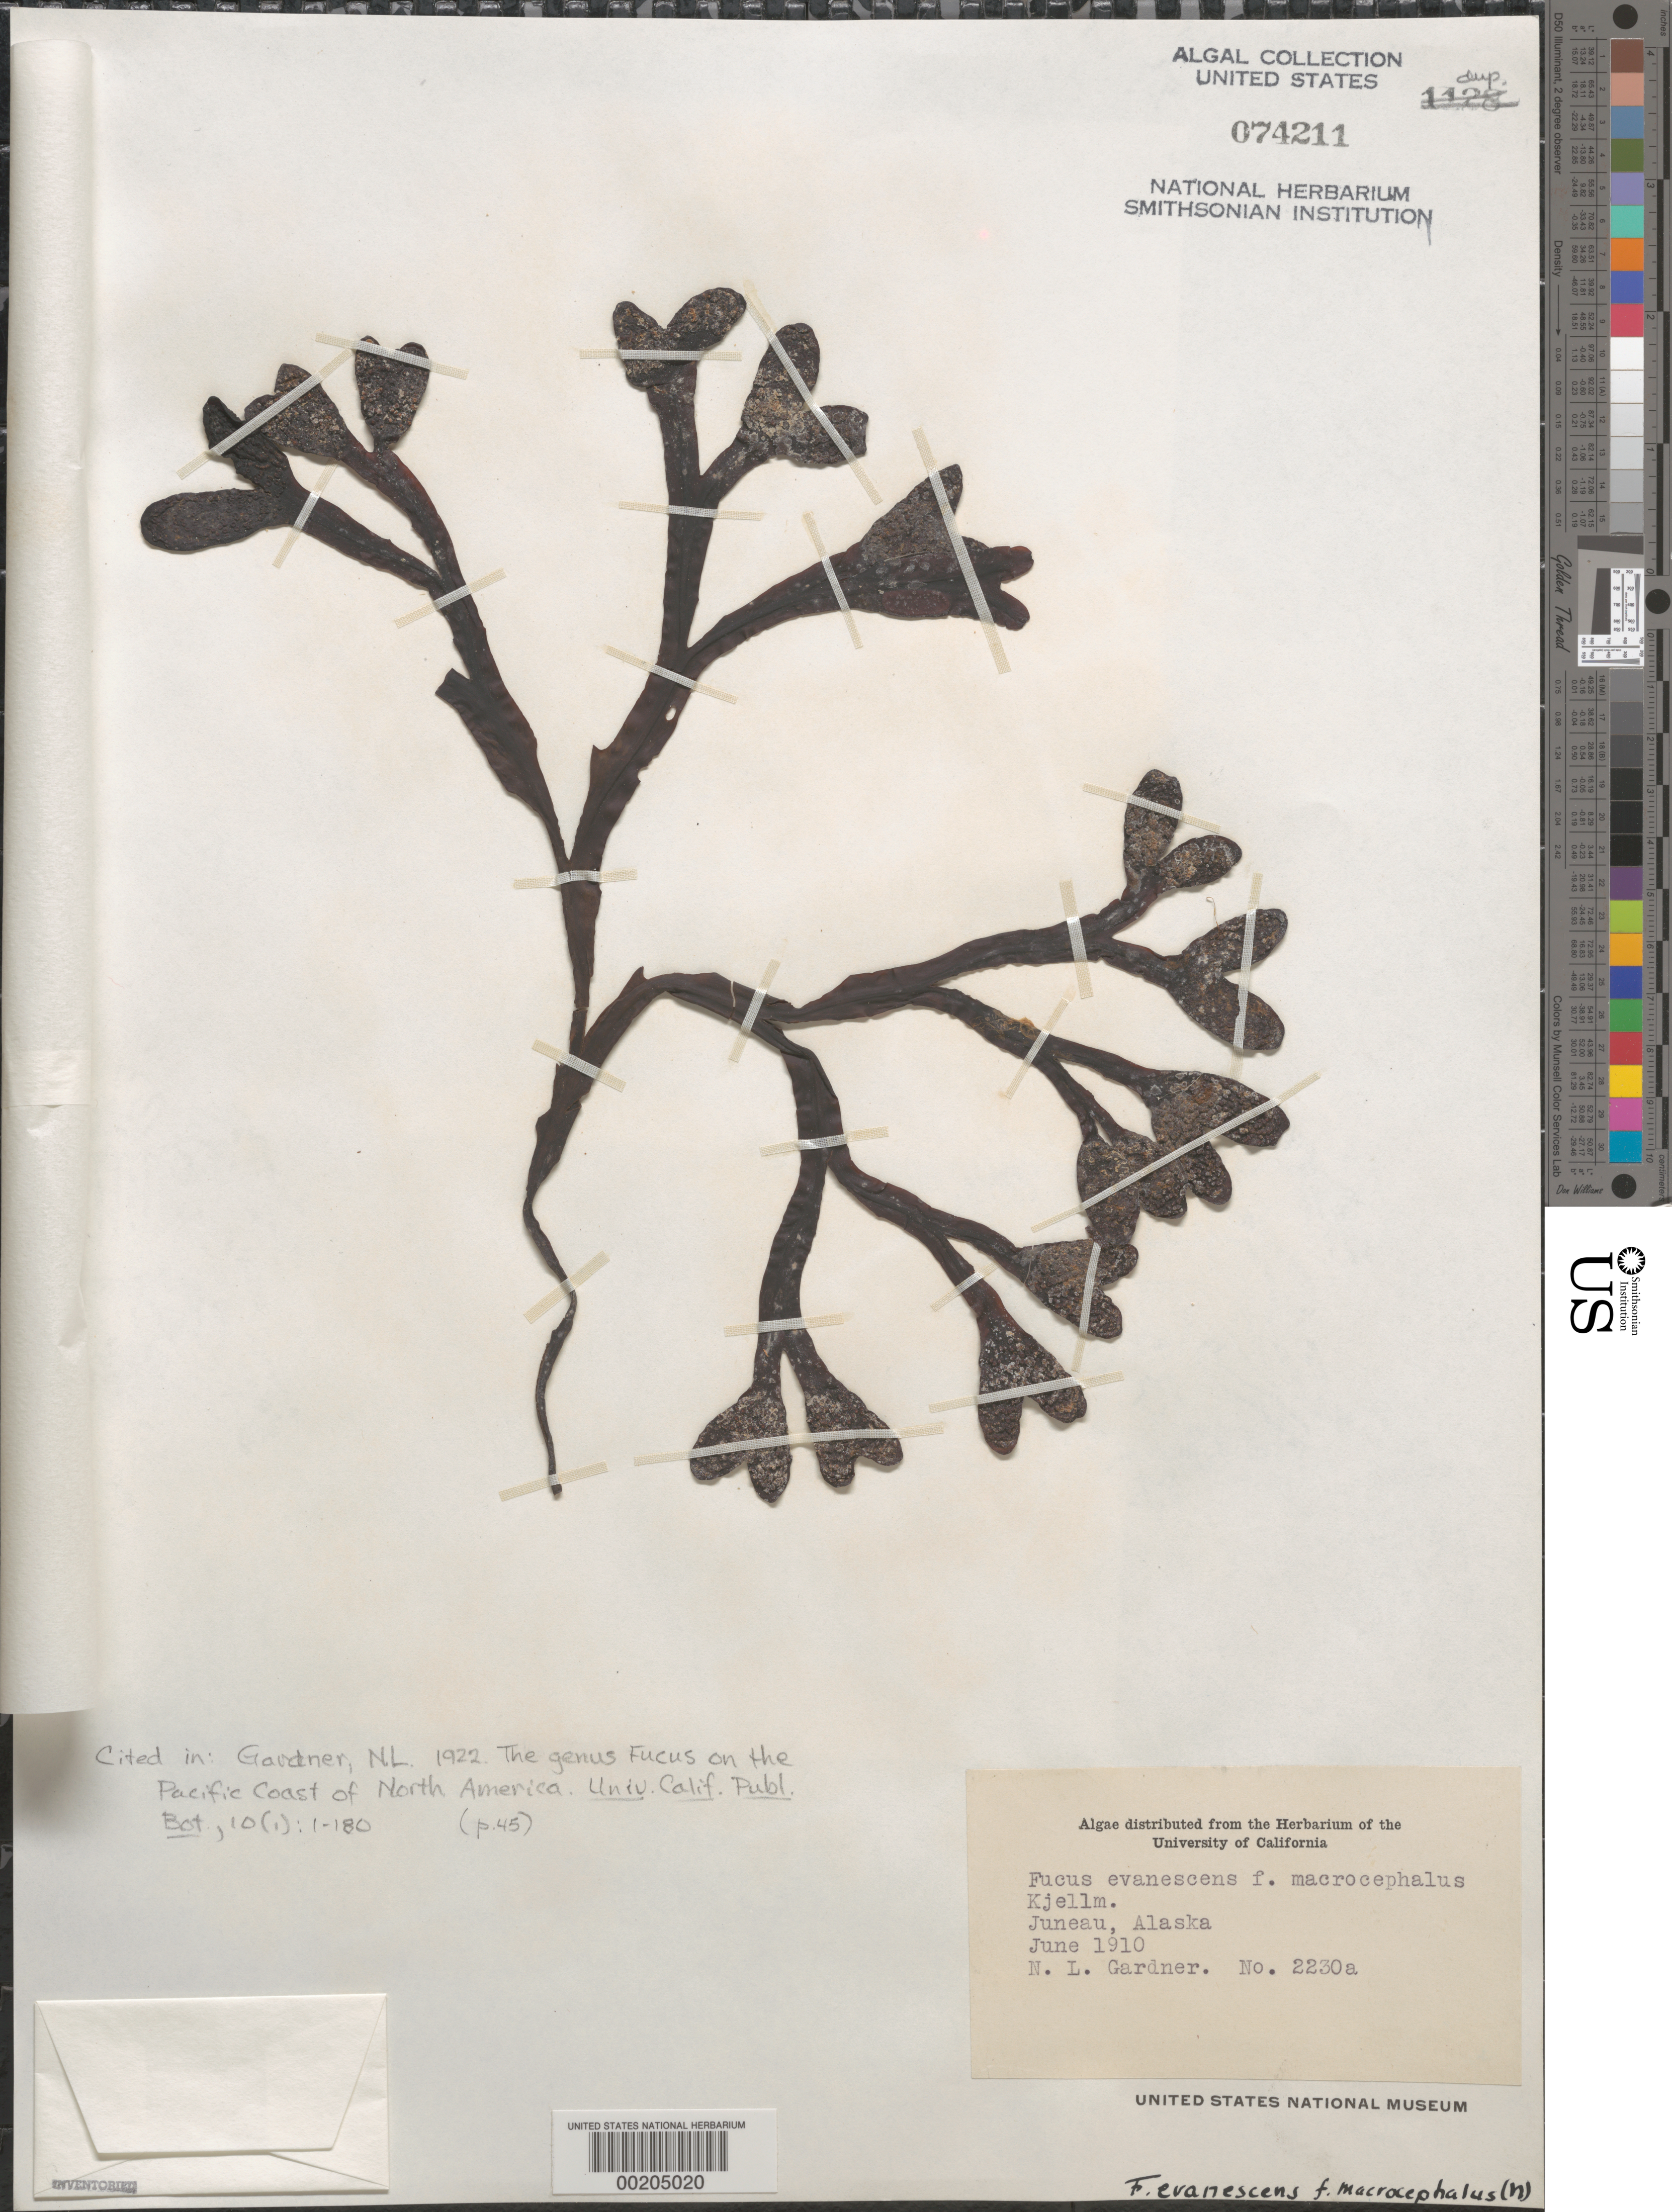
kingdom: Chromista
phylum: Ochrophyta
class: Phaeophyceae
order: Fucales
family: Fucaceae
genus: Fucus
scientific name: Fucus distichus subsp. evanescens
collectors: N. Gardner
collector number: NLG 2230a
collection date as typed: Jun 1910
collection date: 1910-06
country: United States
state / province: Alaska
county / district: Juneau Division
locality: Juneau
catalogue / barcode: US 74211